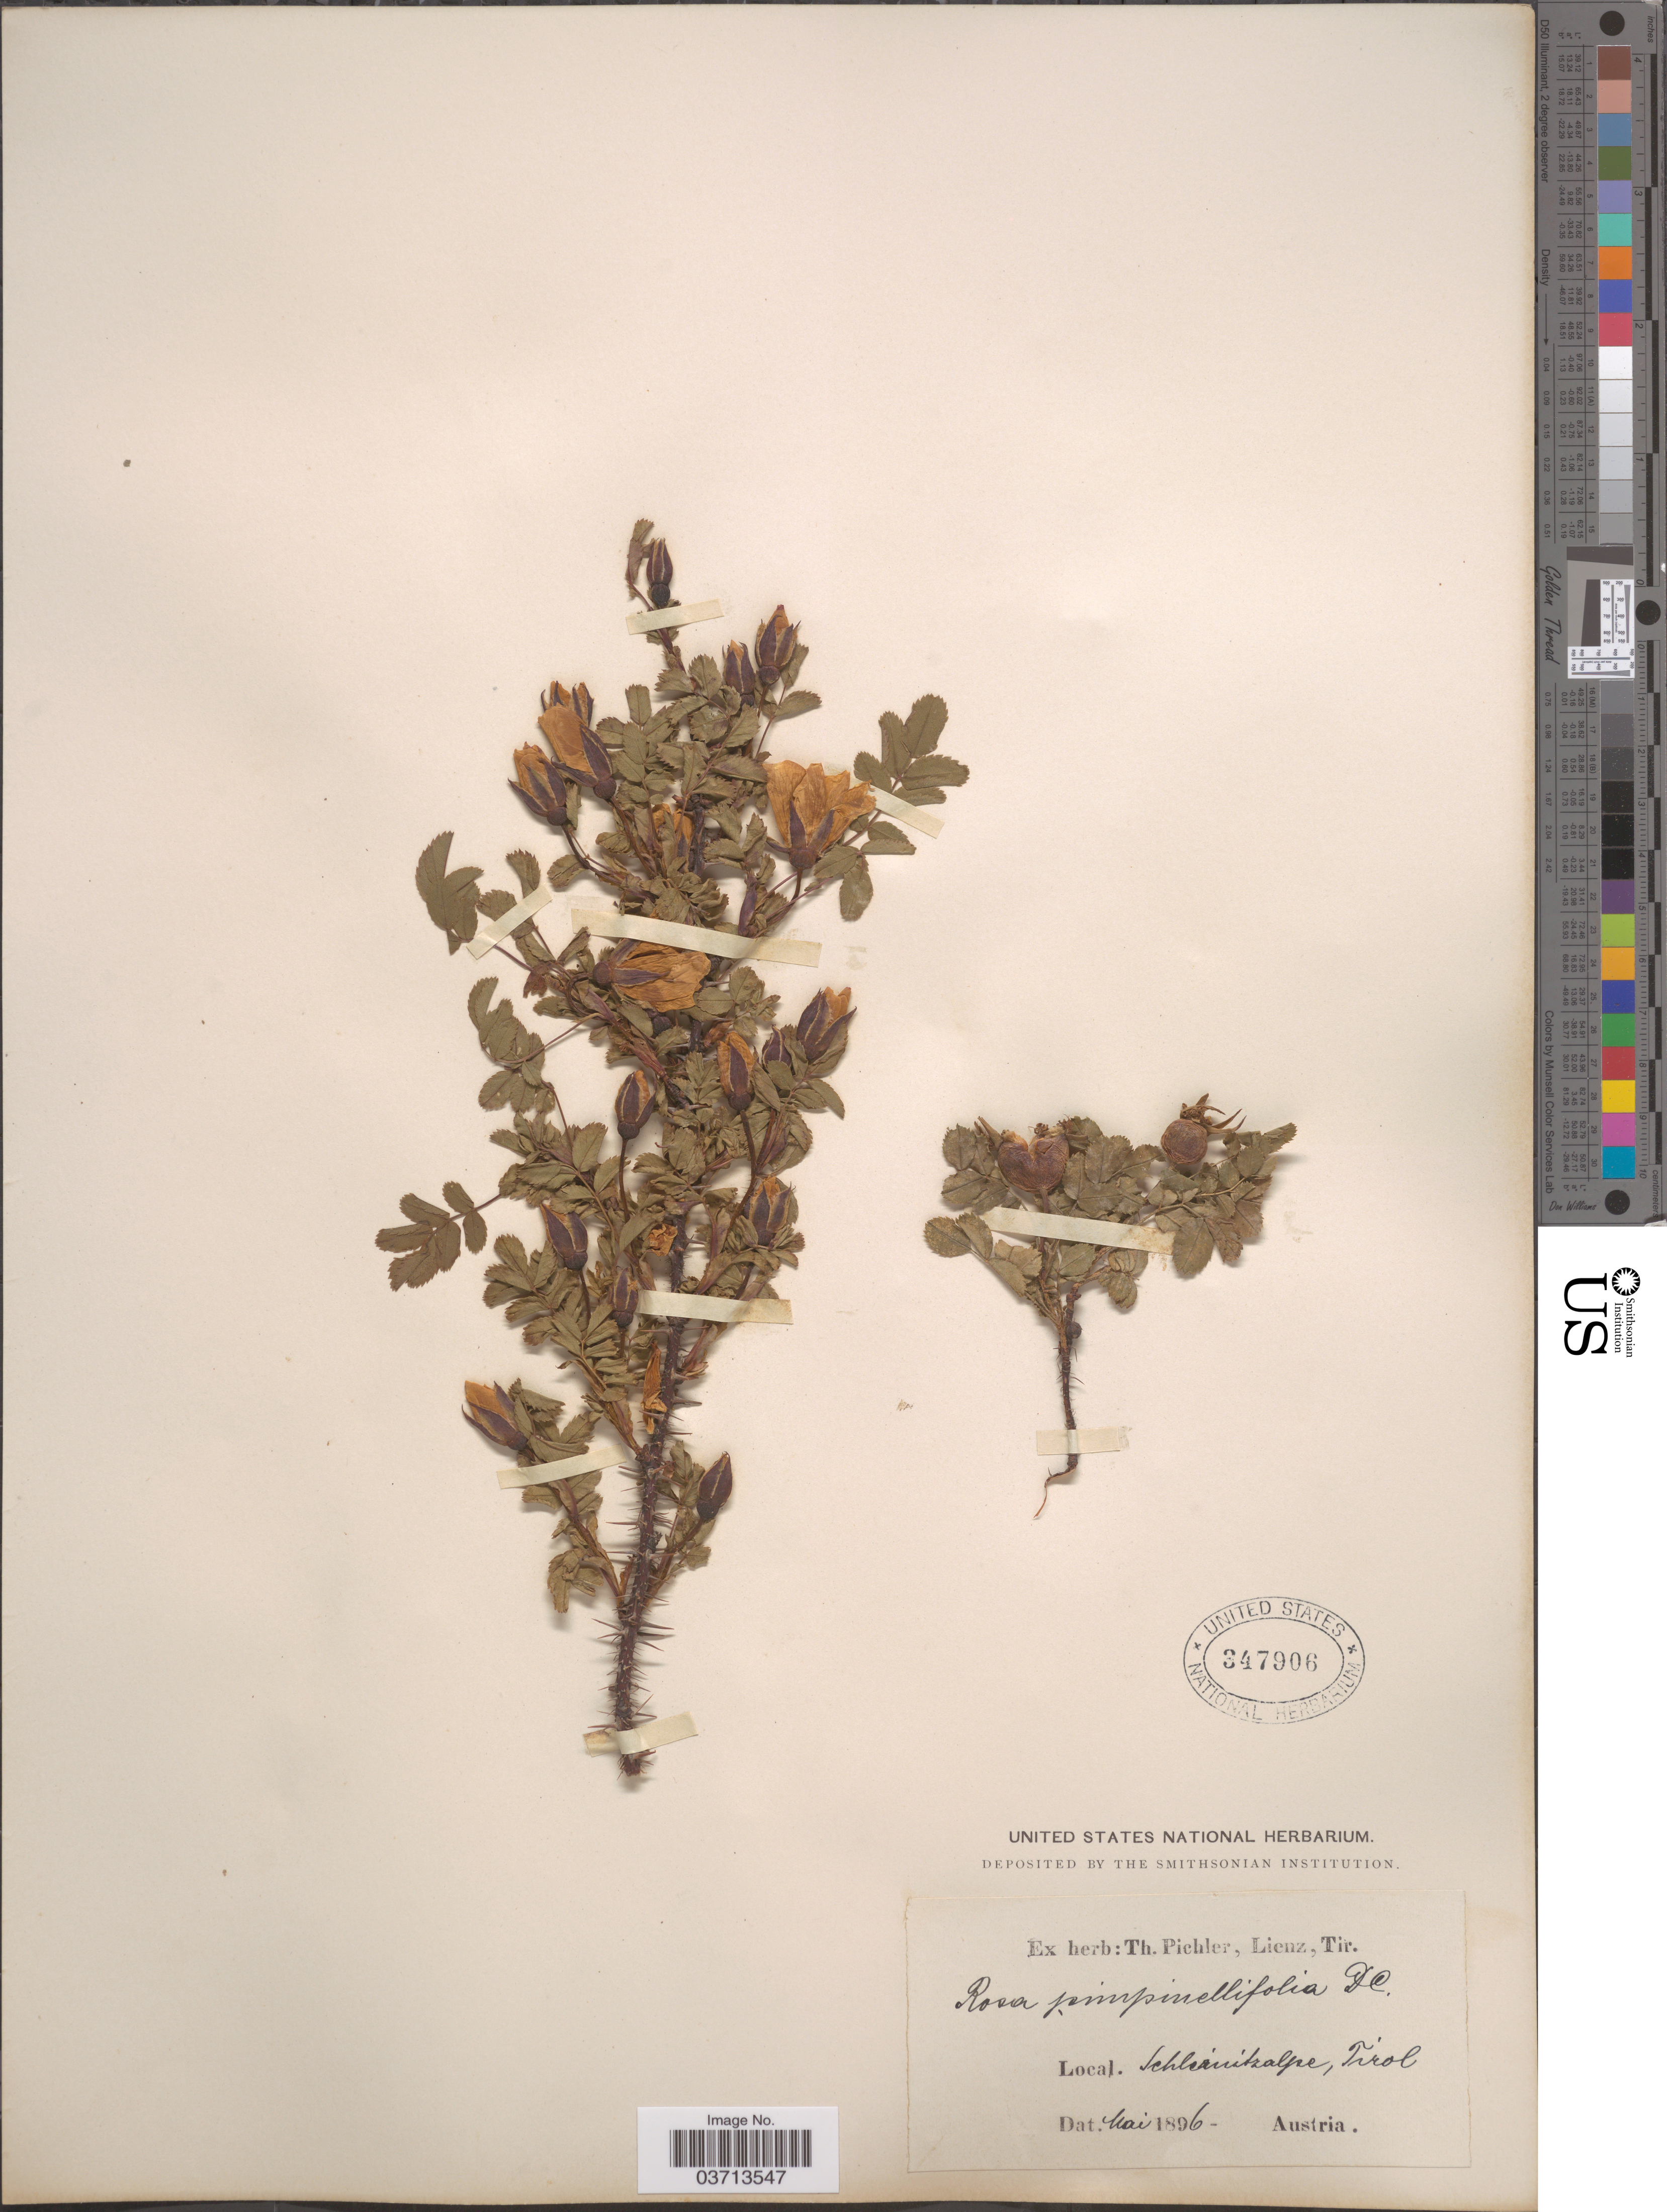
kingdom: Plantae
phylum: Tracheophyta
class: Magnoliopsida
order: Rosales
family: Rosaceae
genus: Rosa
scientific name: Rosa pimpinellifolia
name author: L.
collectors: ex herb. T. Pichler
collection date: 1896-05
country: Austria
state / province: Tirol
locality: Schleinítzalpe.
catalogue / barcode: US 347906